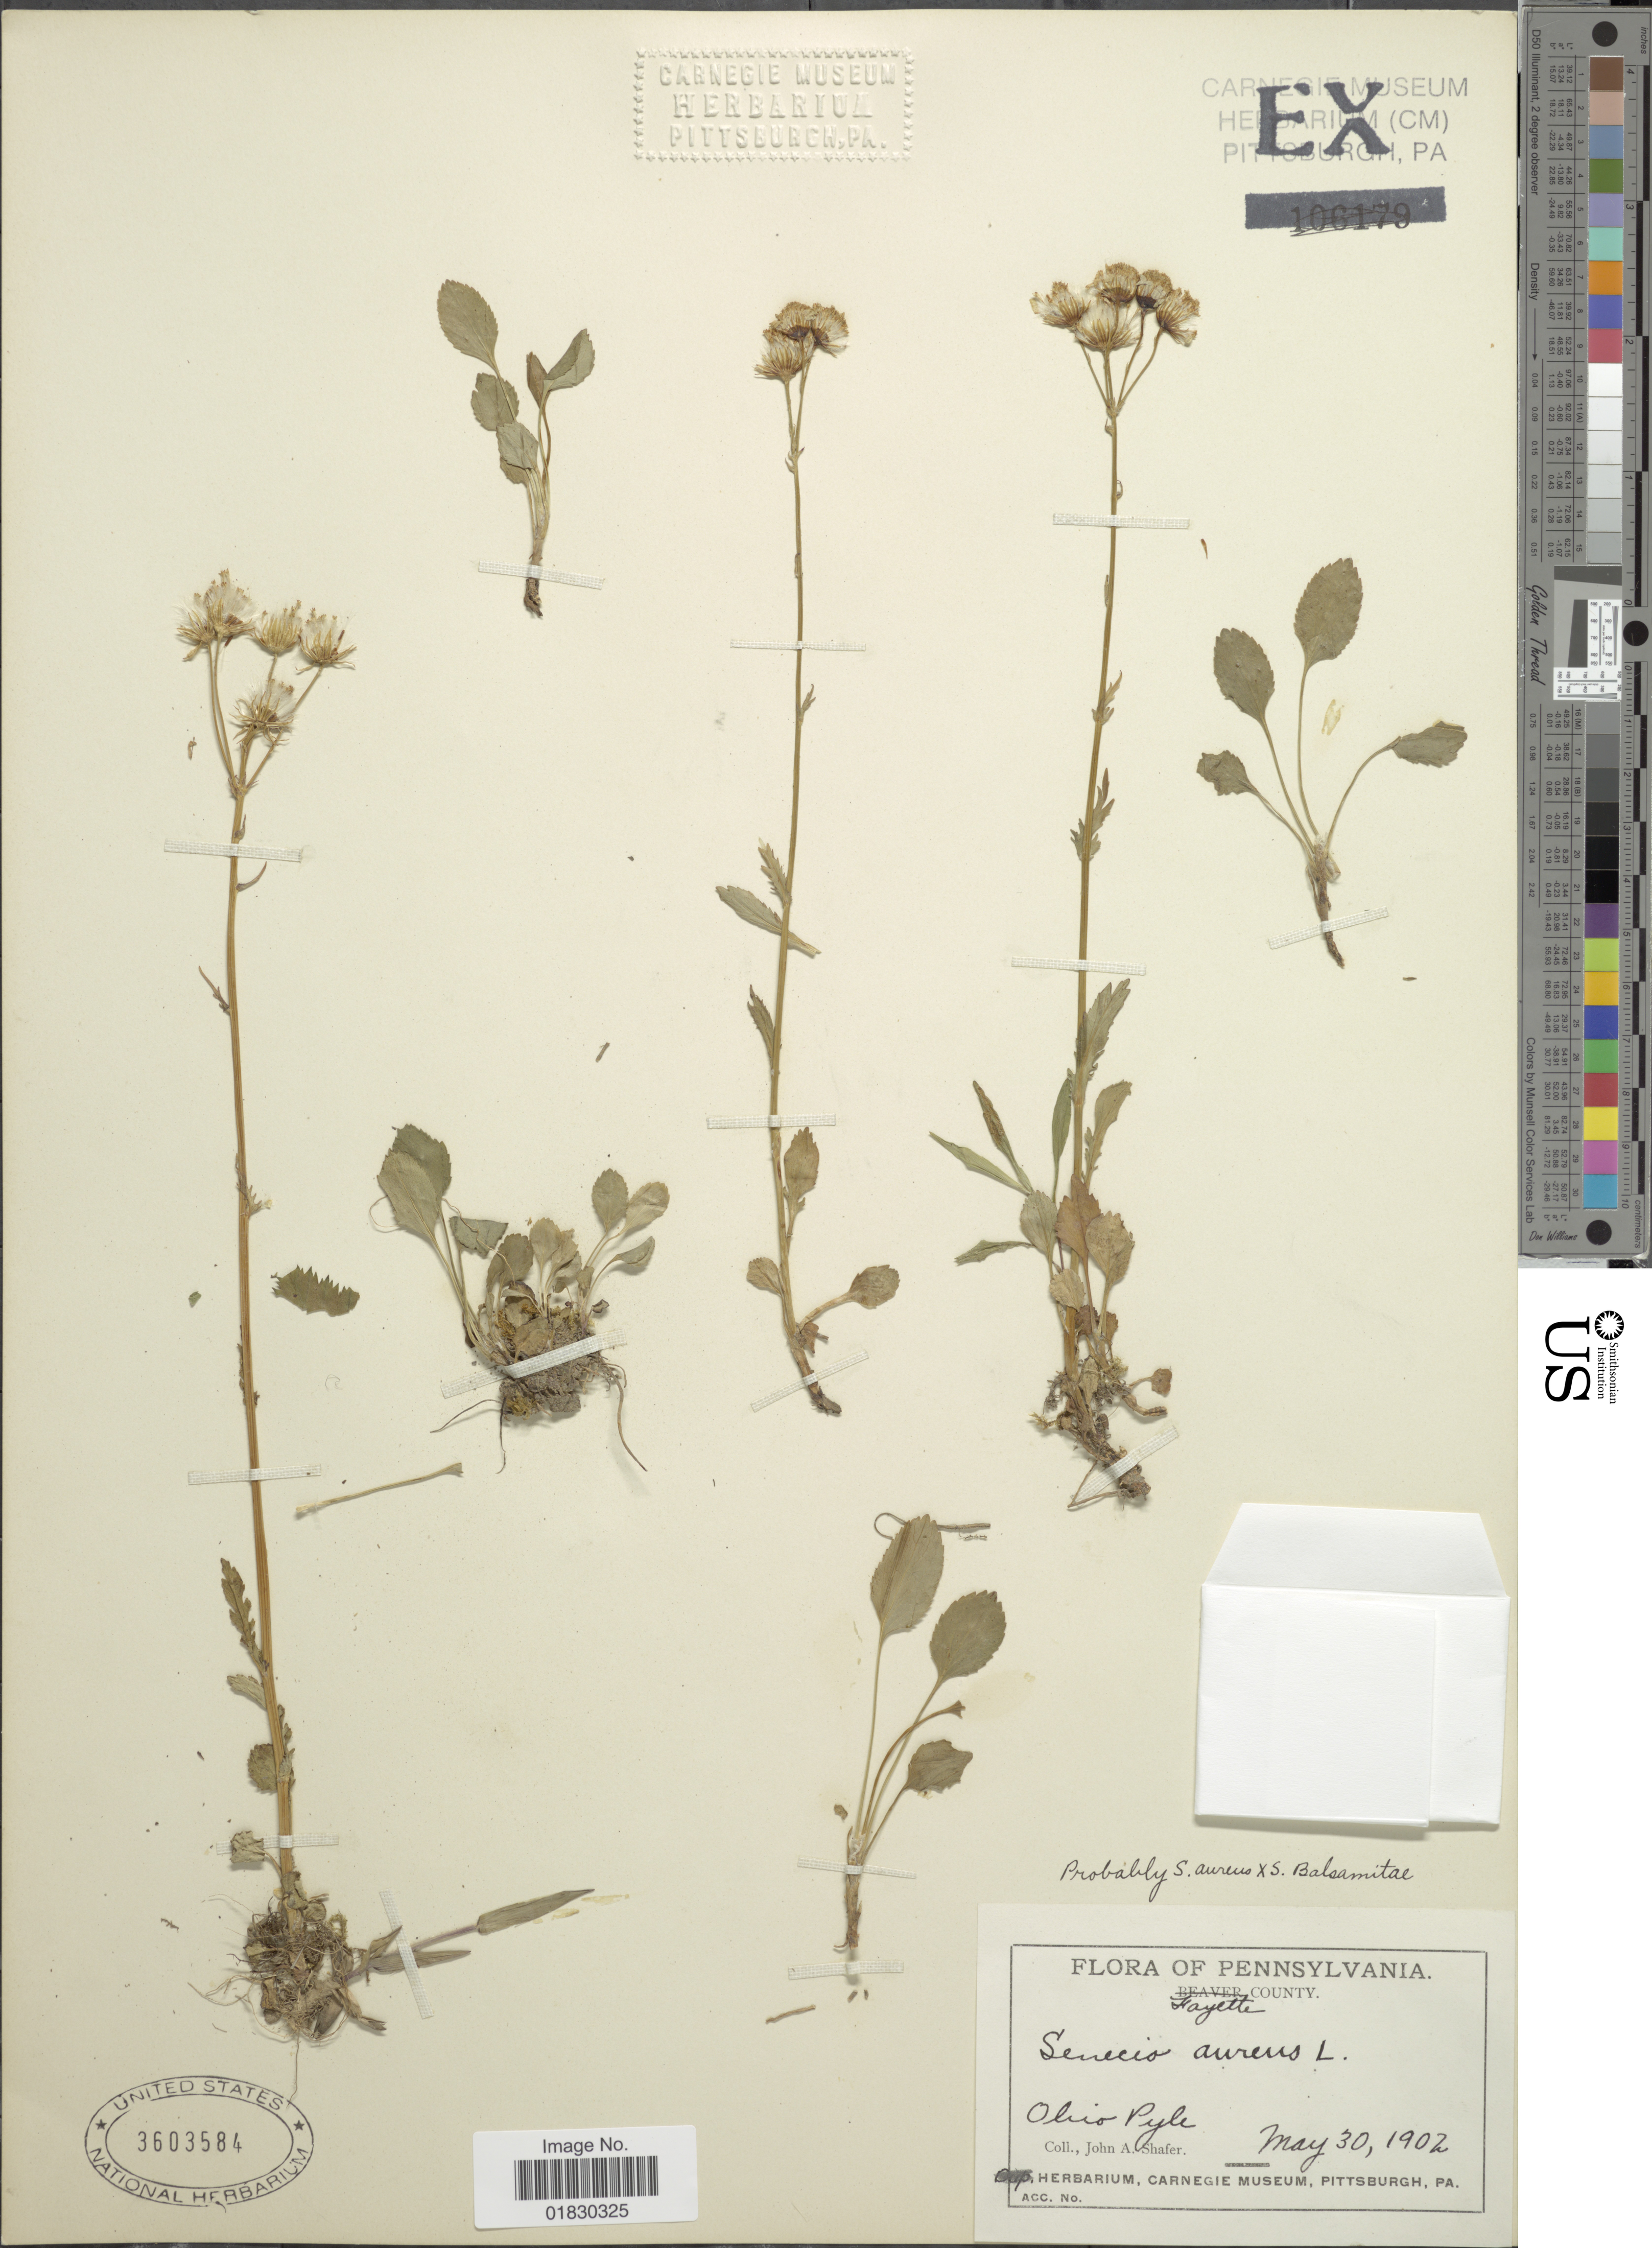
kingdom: Plantae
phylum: Tracheophyta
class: Magnoliopsida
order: Asterales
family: Asteraceae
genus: Packera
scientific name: Packera aurea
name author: (L.) Á. Löve & D. Löve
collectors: J. A. Shafer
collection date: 1902-05-30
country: United States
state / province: Pennsylvania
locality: Fayette County, Ohio Pyle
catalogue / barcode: US 3603584